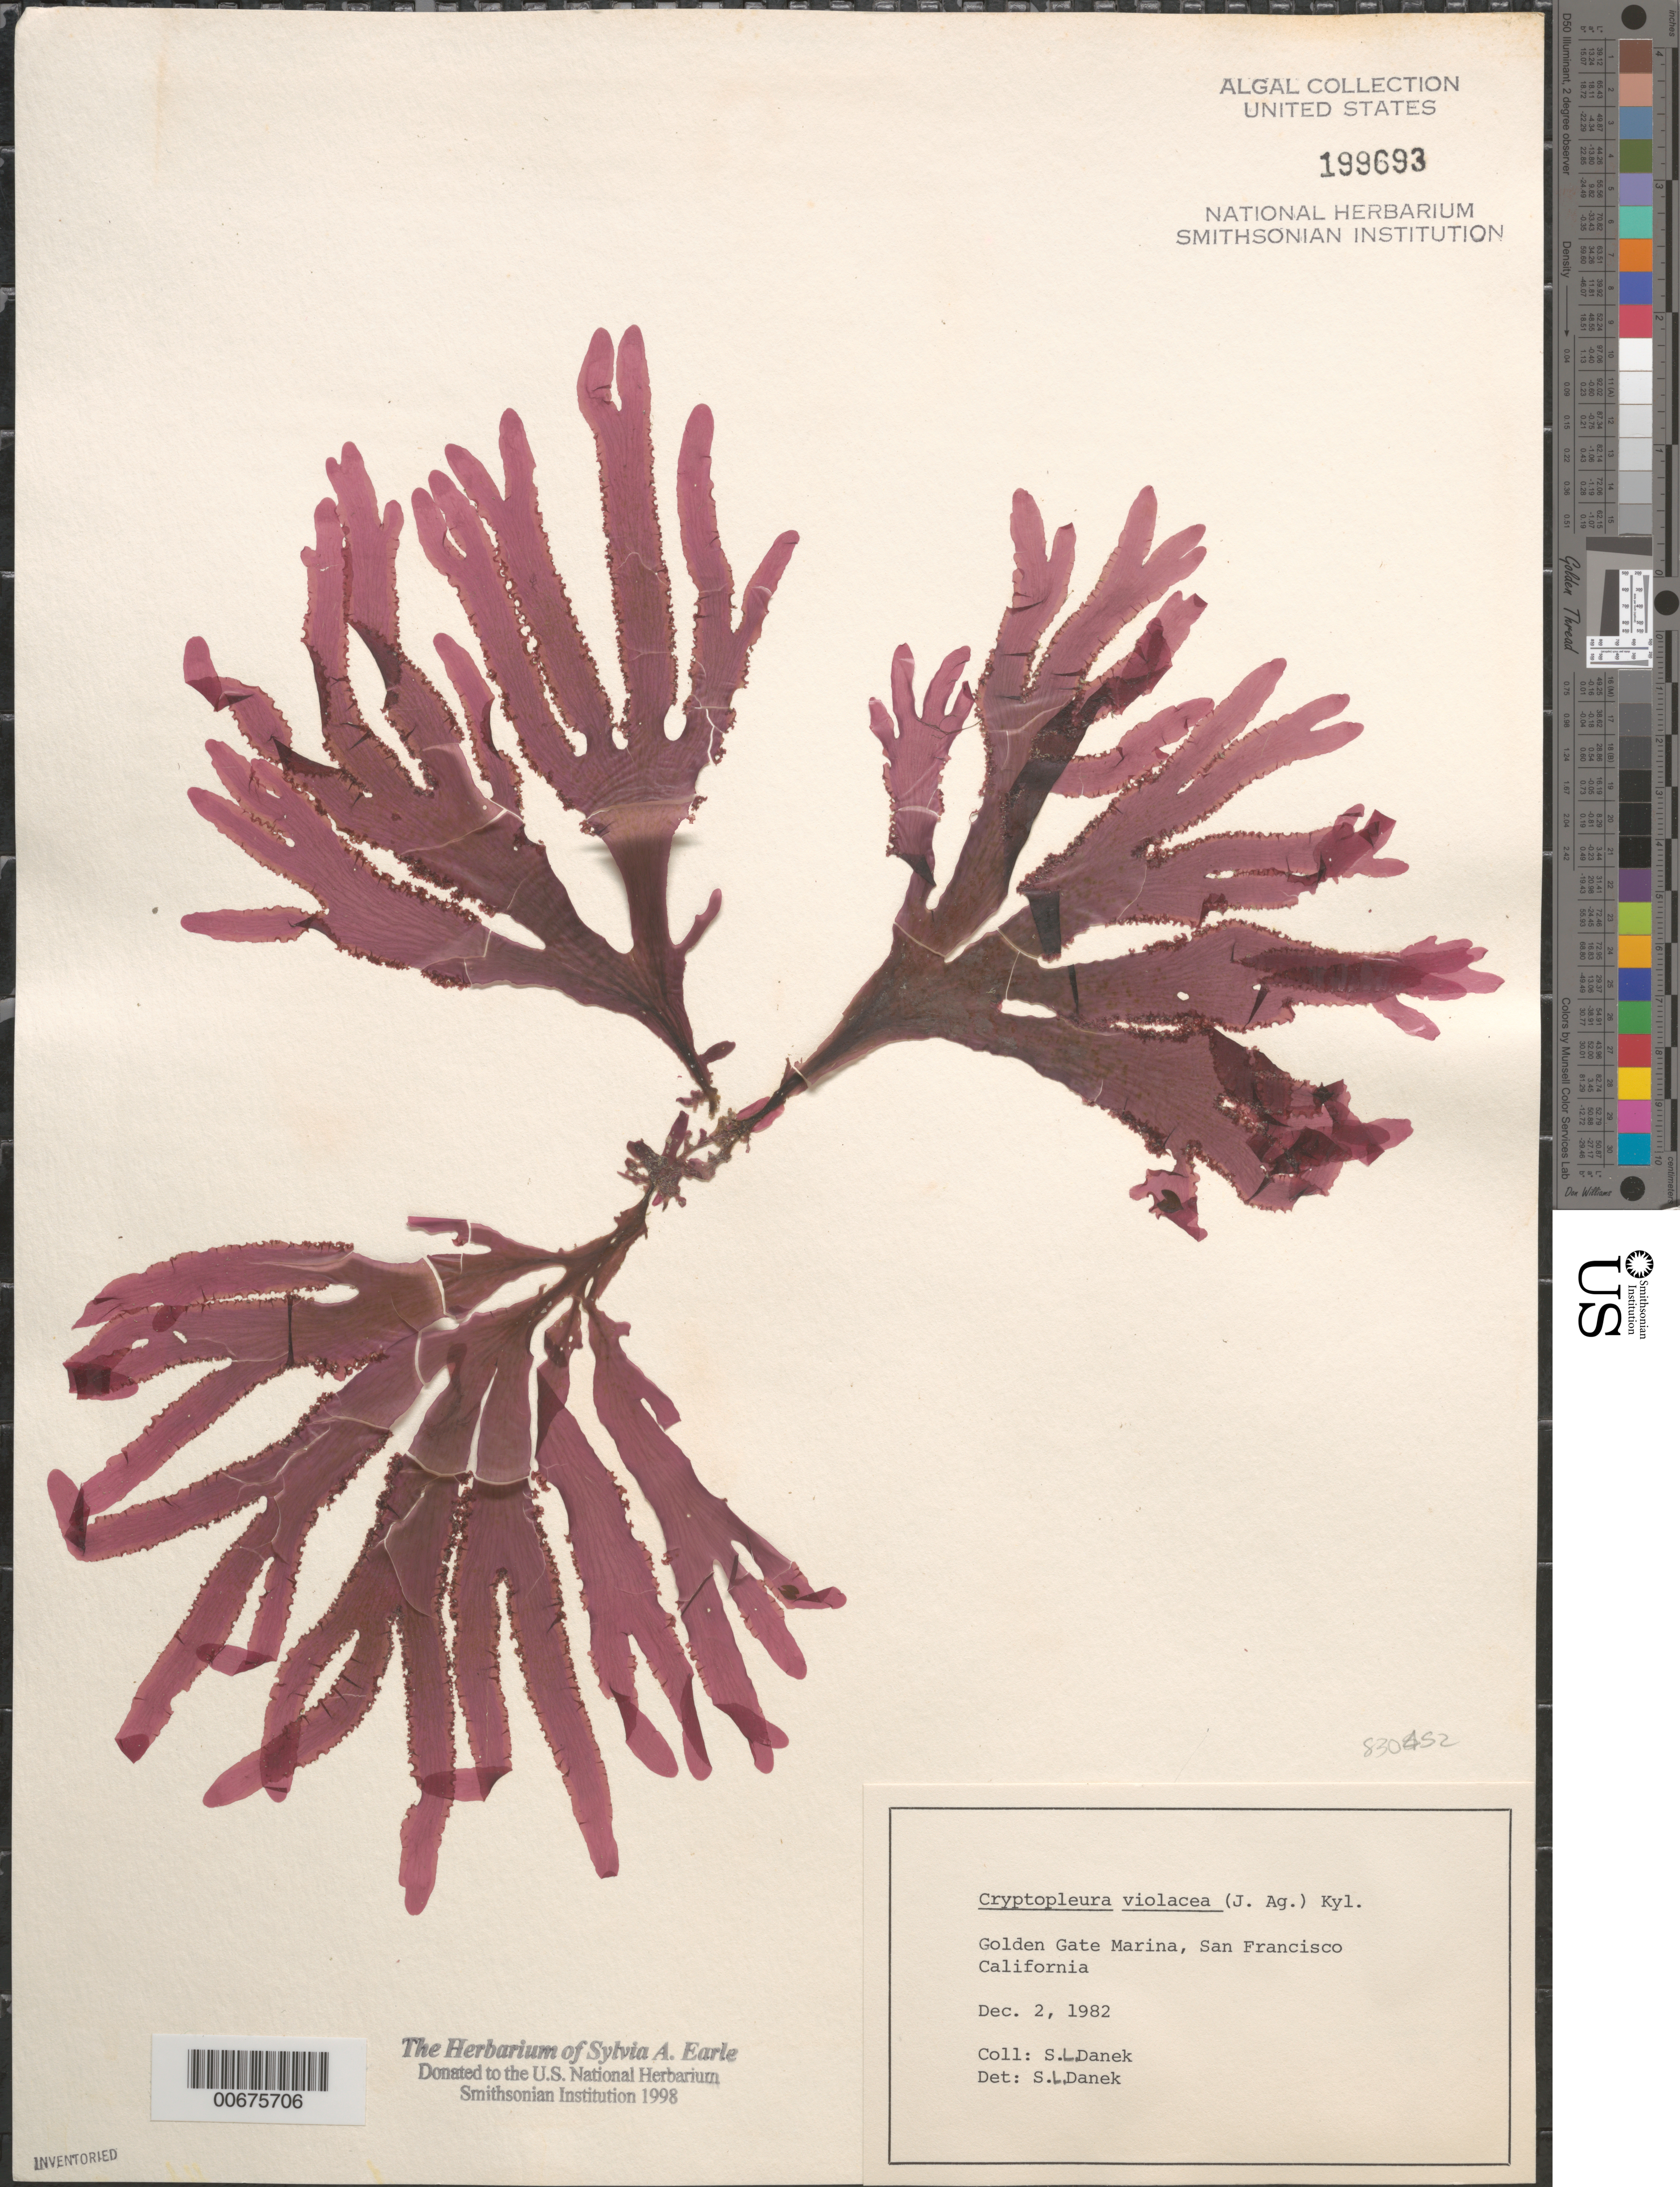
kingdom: Plantae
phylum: Rhodophyta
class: Florideophyceae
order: Ceramiales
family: Delesseriaceae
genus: Cryptopleura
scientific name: Cryptopleura violacea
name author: (J. Ag.) Kylin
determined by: Danek, S. L.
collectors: S. Danek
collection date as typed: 02 Dec 1982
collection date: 1982-12-02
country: United States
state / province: California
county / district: San Francisco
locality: San Francisco, Golden Gate Marina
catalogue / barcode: US 199693